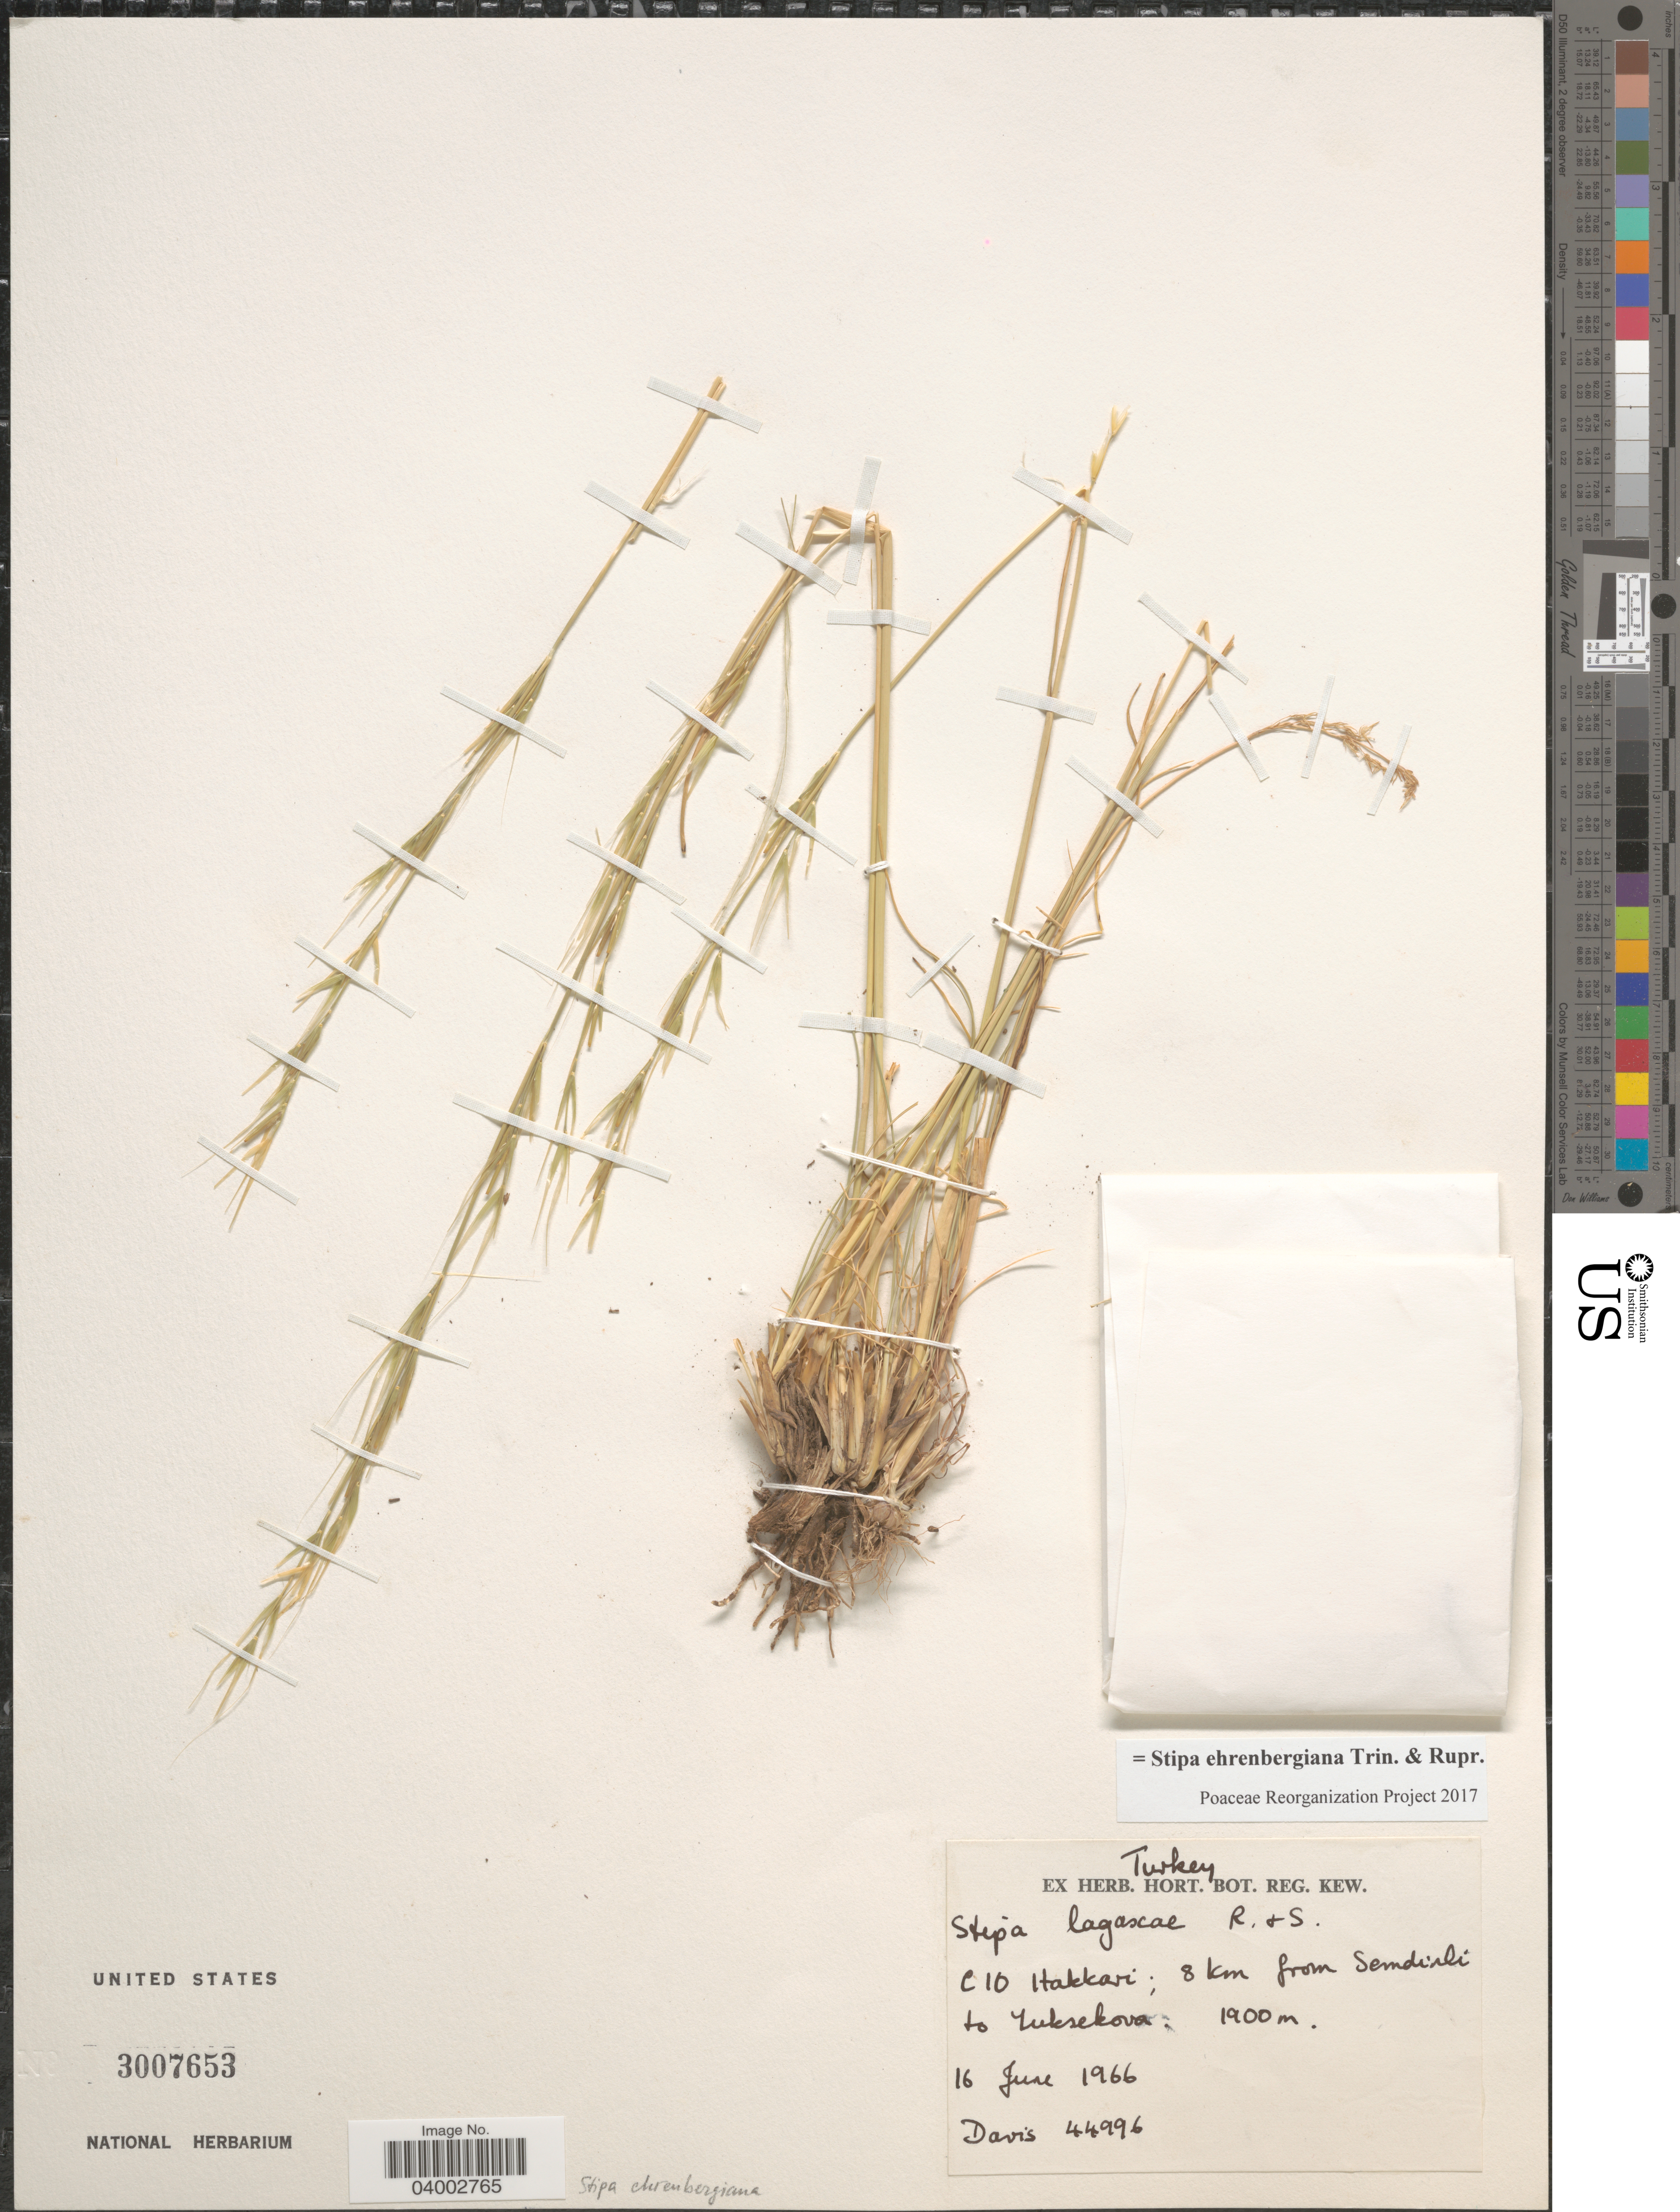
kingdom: Plantae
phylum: Tracheophyta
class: Liliopsida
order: Poales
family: Poaceae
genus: Stipa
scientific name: Stipa ehrenbergiana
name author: Trin. & Rupr.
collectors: -. Davis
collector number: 44996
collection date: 1966-06-16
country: Turkey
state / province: Hakkari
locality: C 10 Hakkari; 8 km from Semdirli to Yuksekova.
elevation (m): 1900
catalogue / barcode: US 3007653